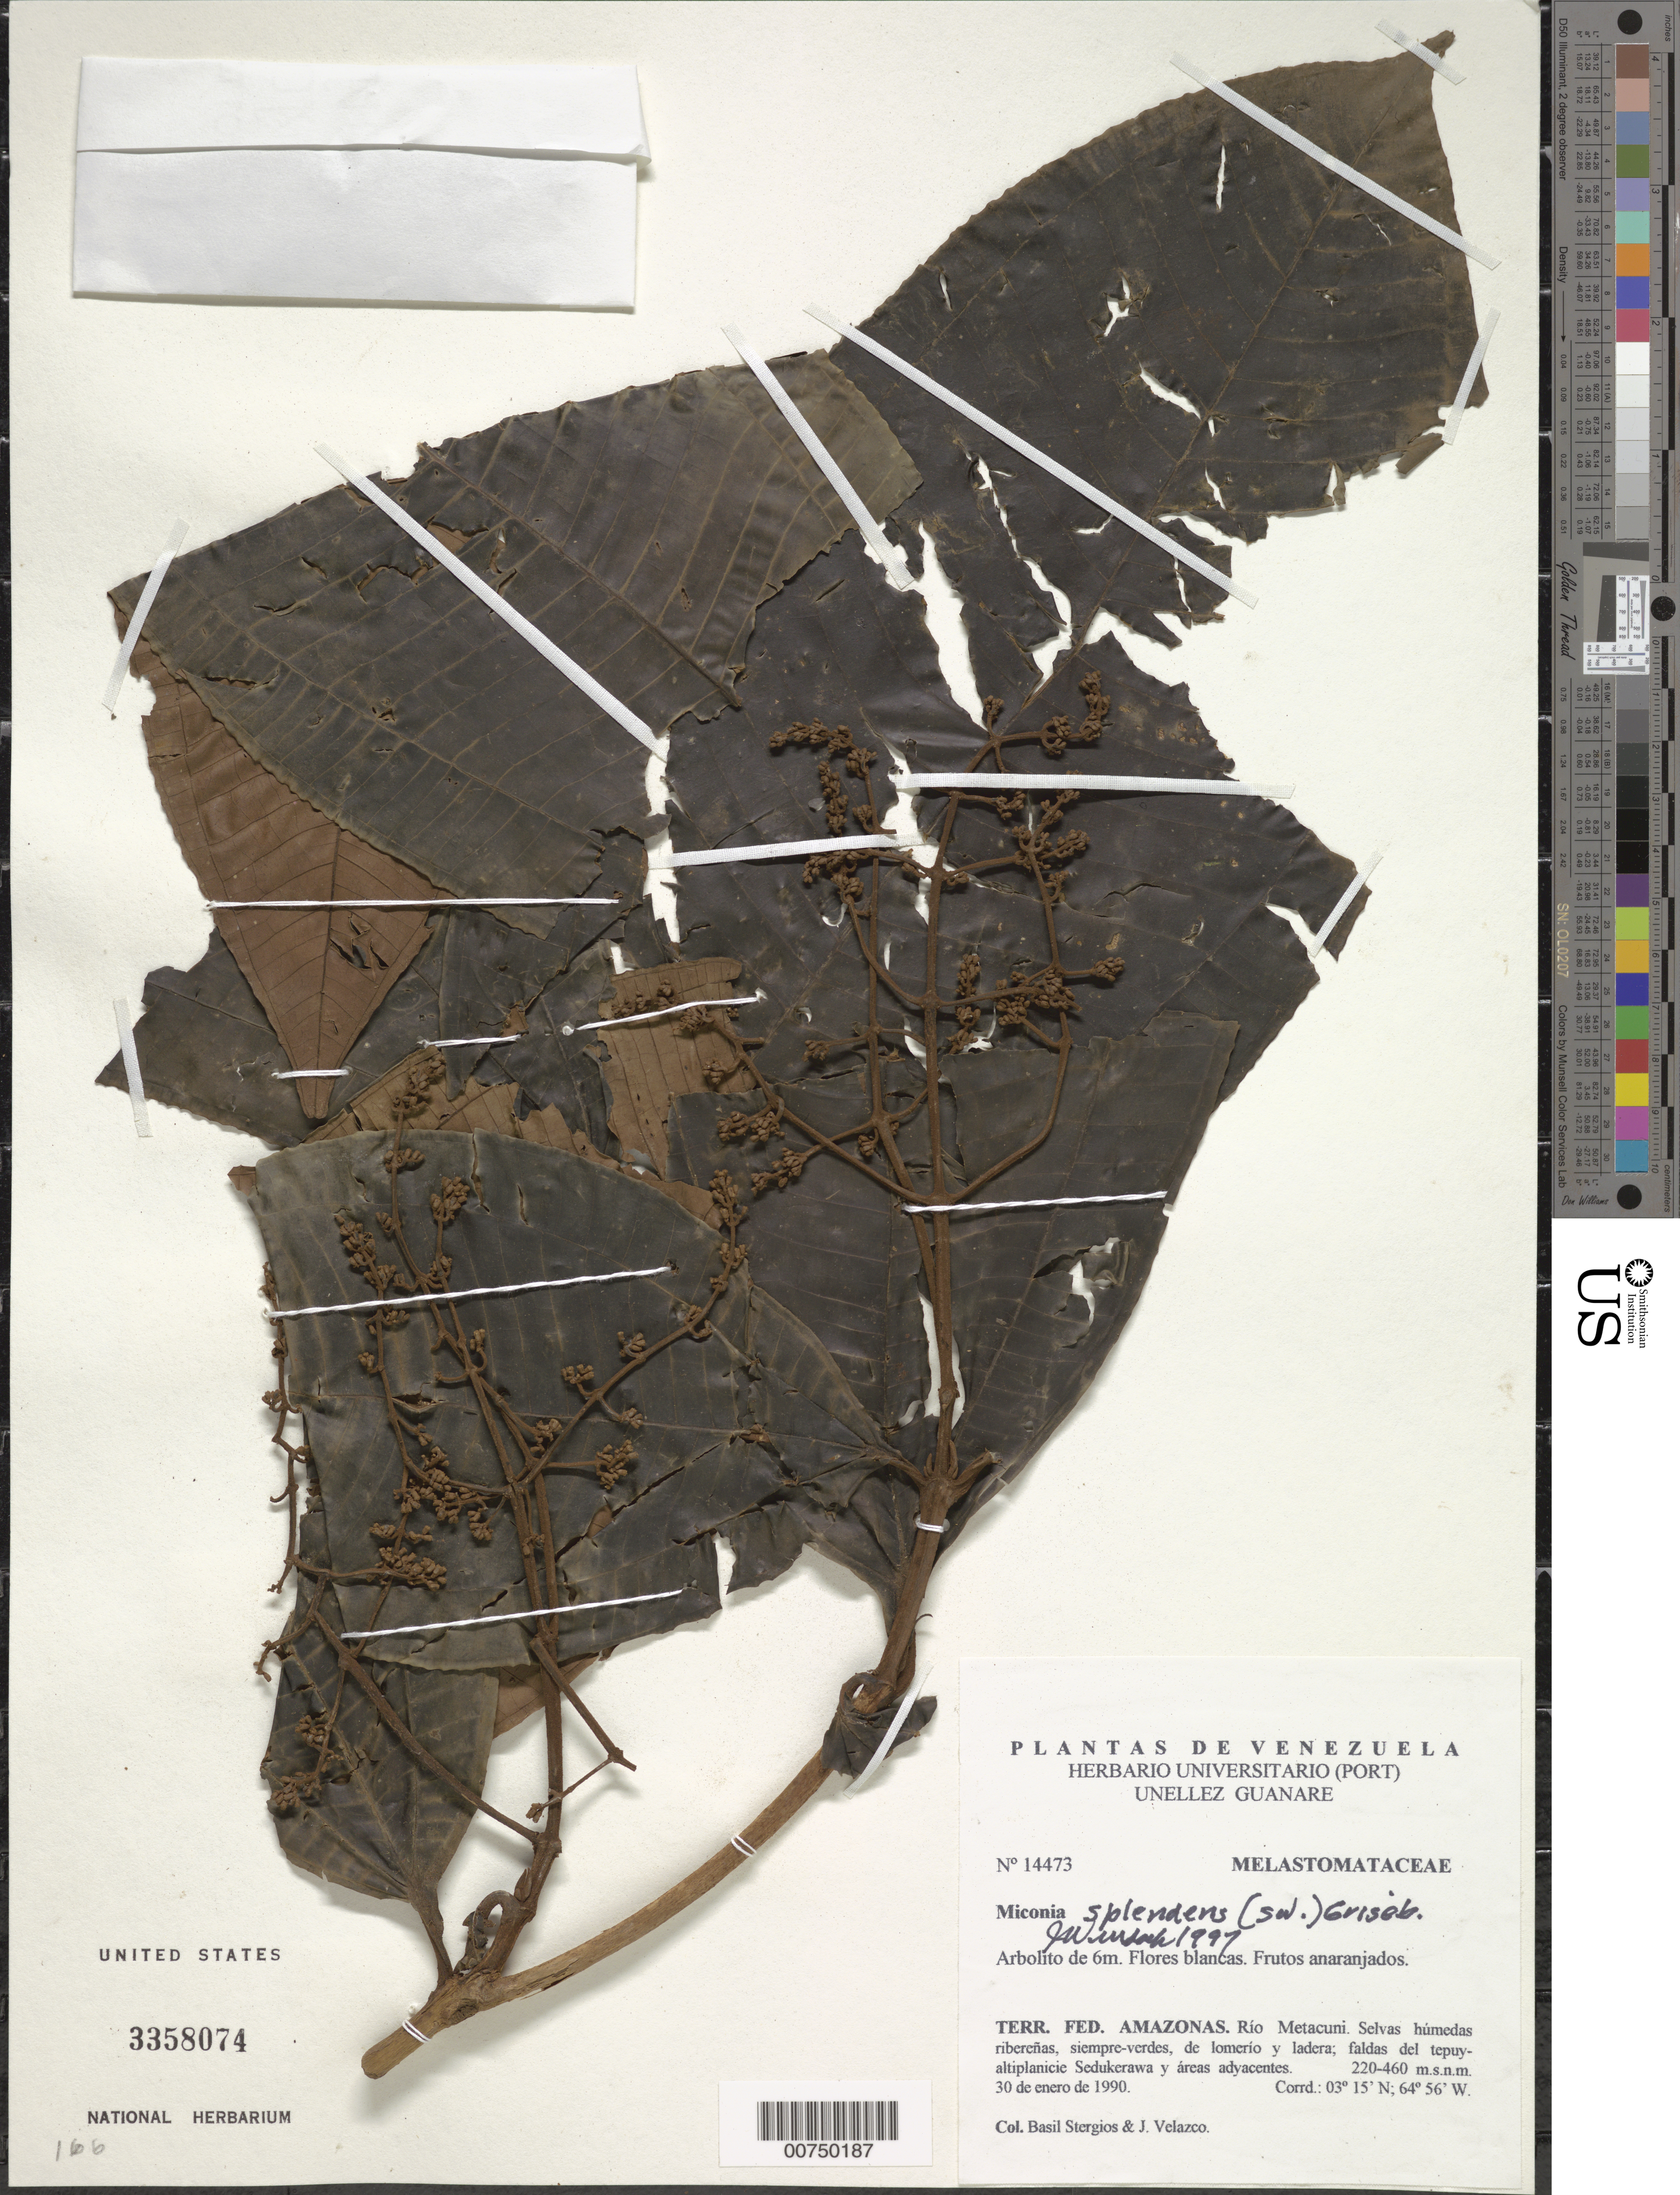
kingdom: Plantae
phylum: Tracheophyta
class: Magnoliopsida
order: Myrtales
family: Melastomataceae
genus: Miconia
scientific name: Miconia splendens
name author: (Sw.) Griseb.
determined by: Wurdack, John J., (US), US (UNITED STATES)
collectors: B. G. Stergios & J. Velazco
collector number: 14473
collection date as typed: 30-Jan-90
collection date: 1990-01-30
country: Venezuela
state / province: Amazonas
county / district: Alto Orinoco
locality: Río Metacuni; faldas del tepuy altipanicie Sedukerawa y areas adyacentes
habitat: Selvas húmedas, siempre-verdes, de lomerio y ladera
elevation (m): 220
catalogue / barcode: US 3358074